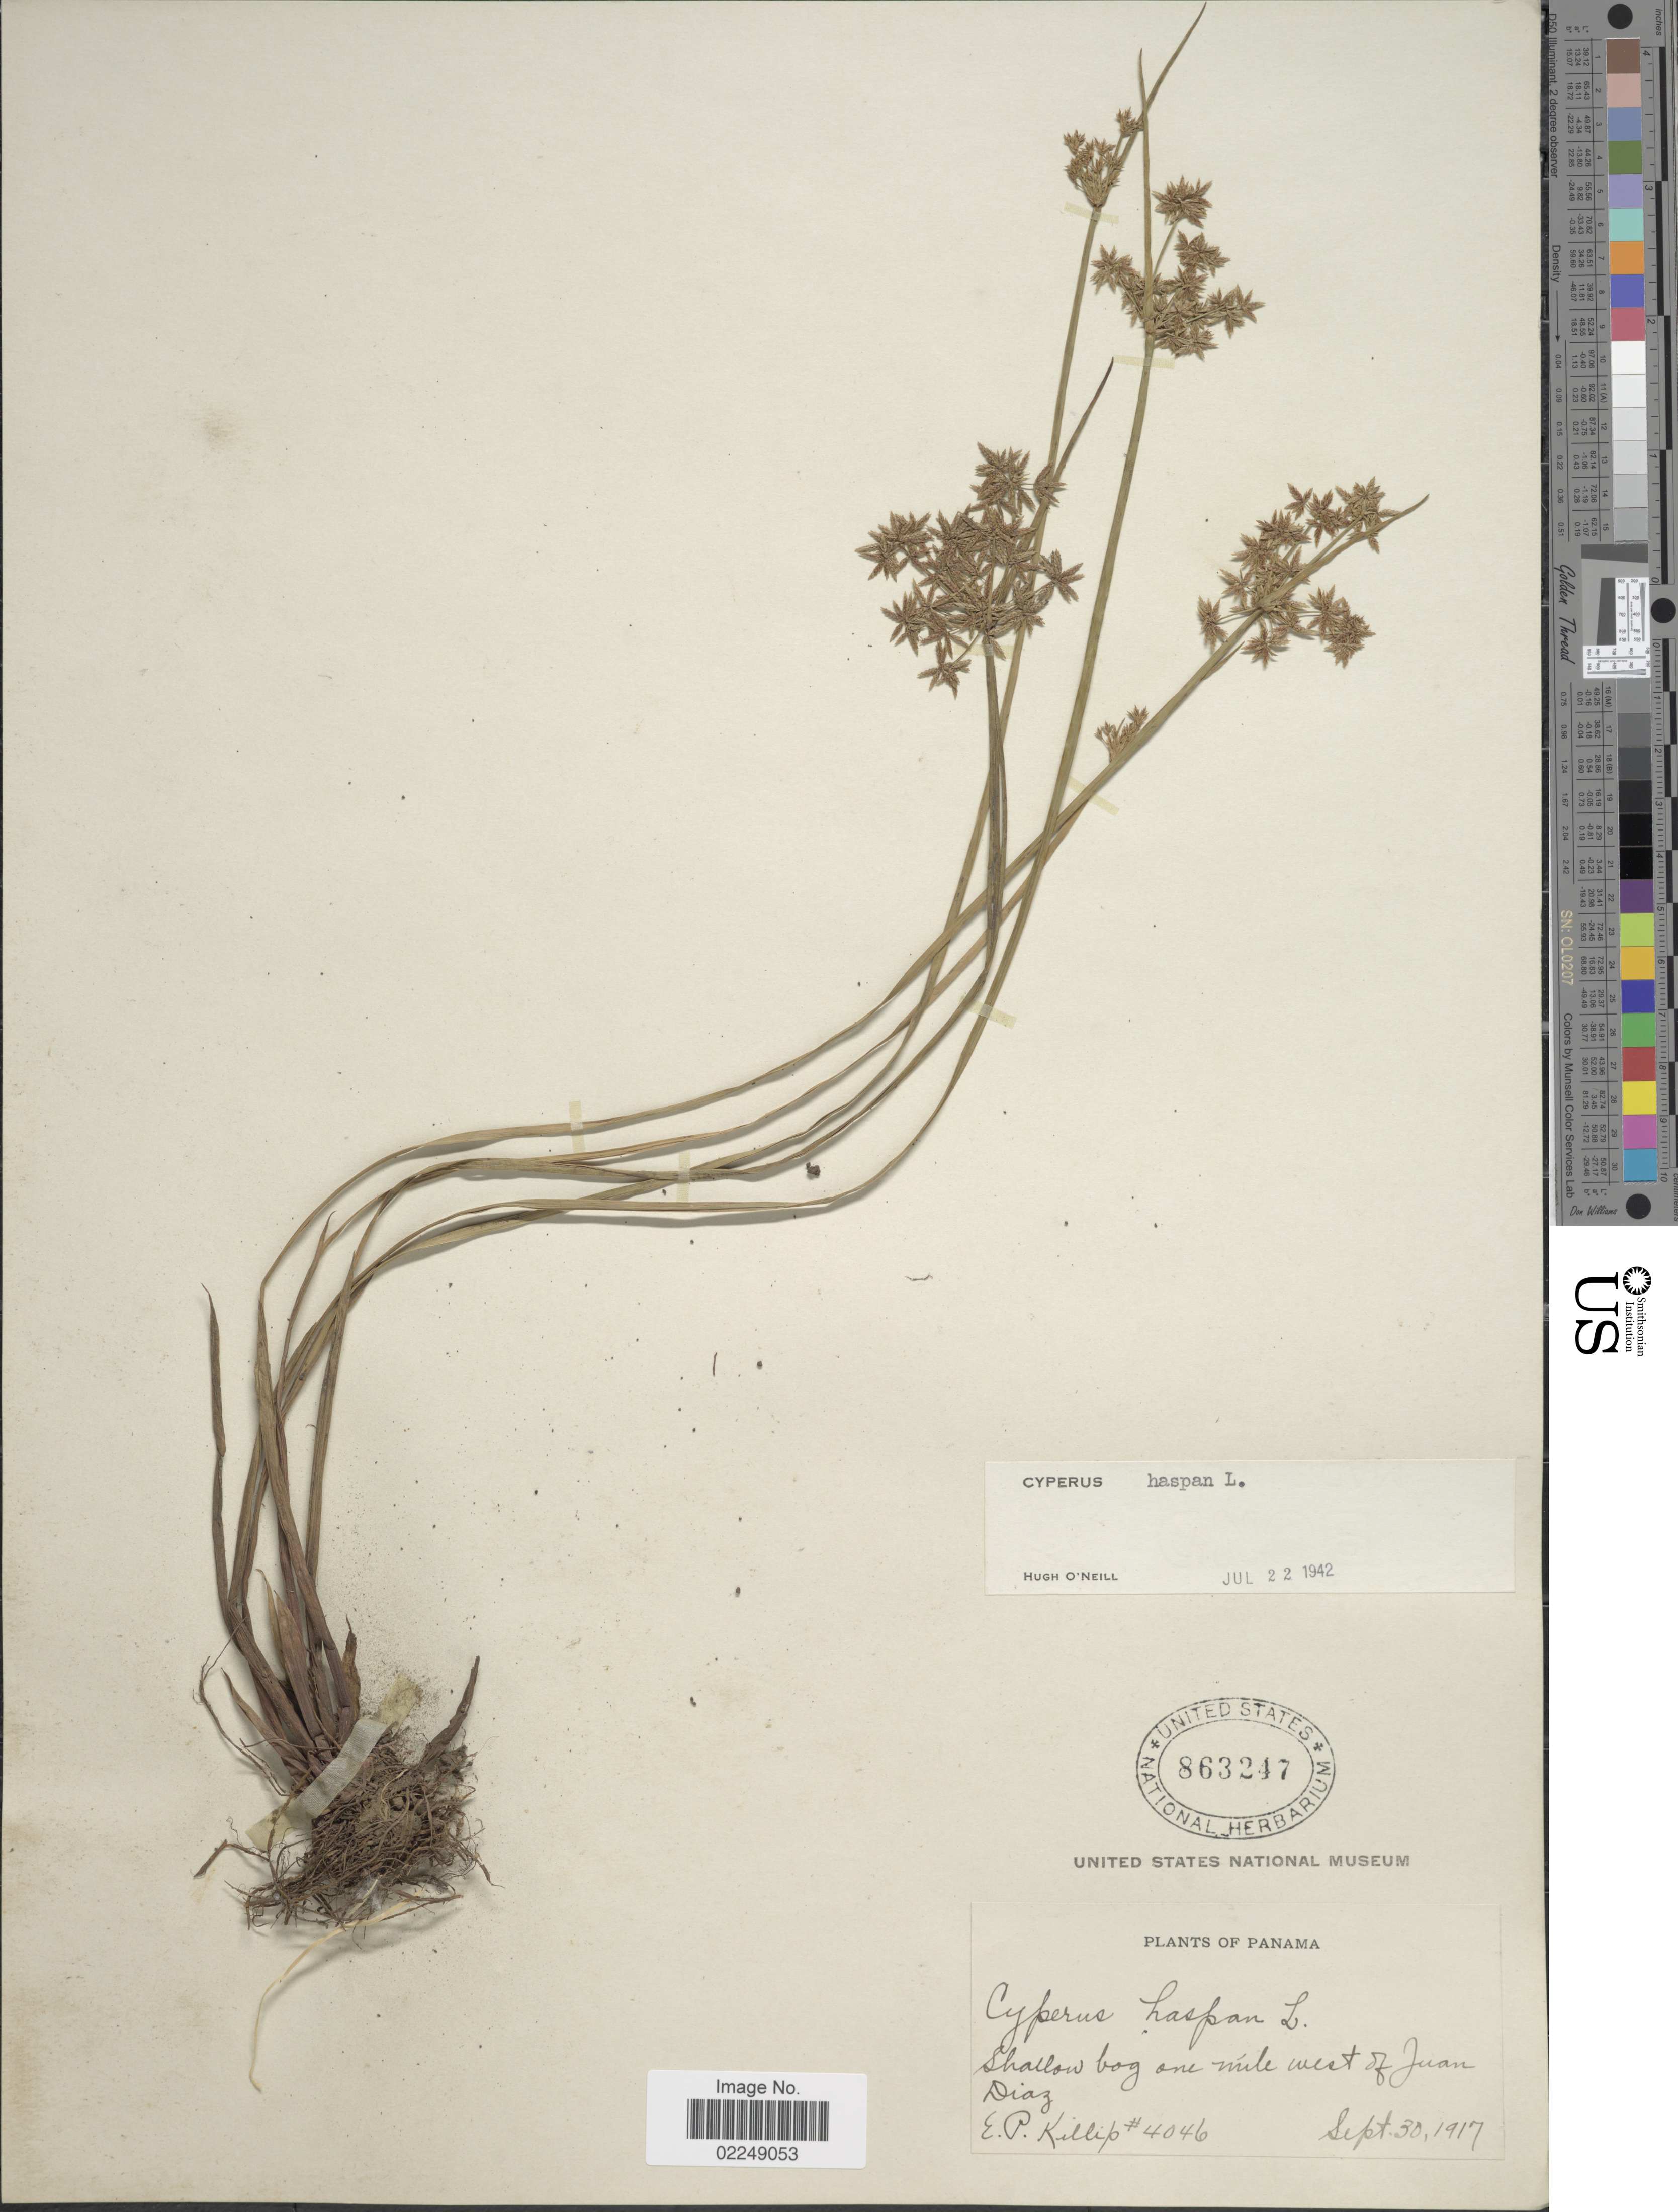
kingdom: Plantae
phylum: Tracheophyta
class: Liliopsida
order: Poales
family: Cyperaceae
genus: Cyperus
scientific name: Cyperus haspan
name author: L.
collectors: E. P. Killip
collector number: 4046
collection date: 1917-09-30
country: Panama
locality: Shallow bog one mile west of Juan Diaz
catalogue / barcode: US 863247